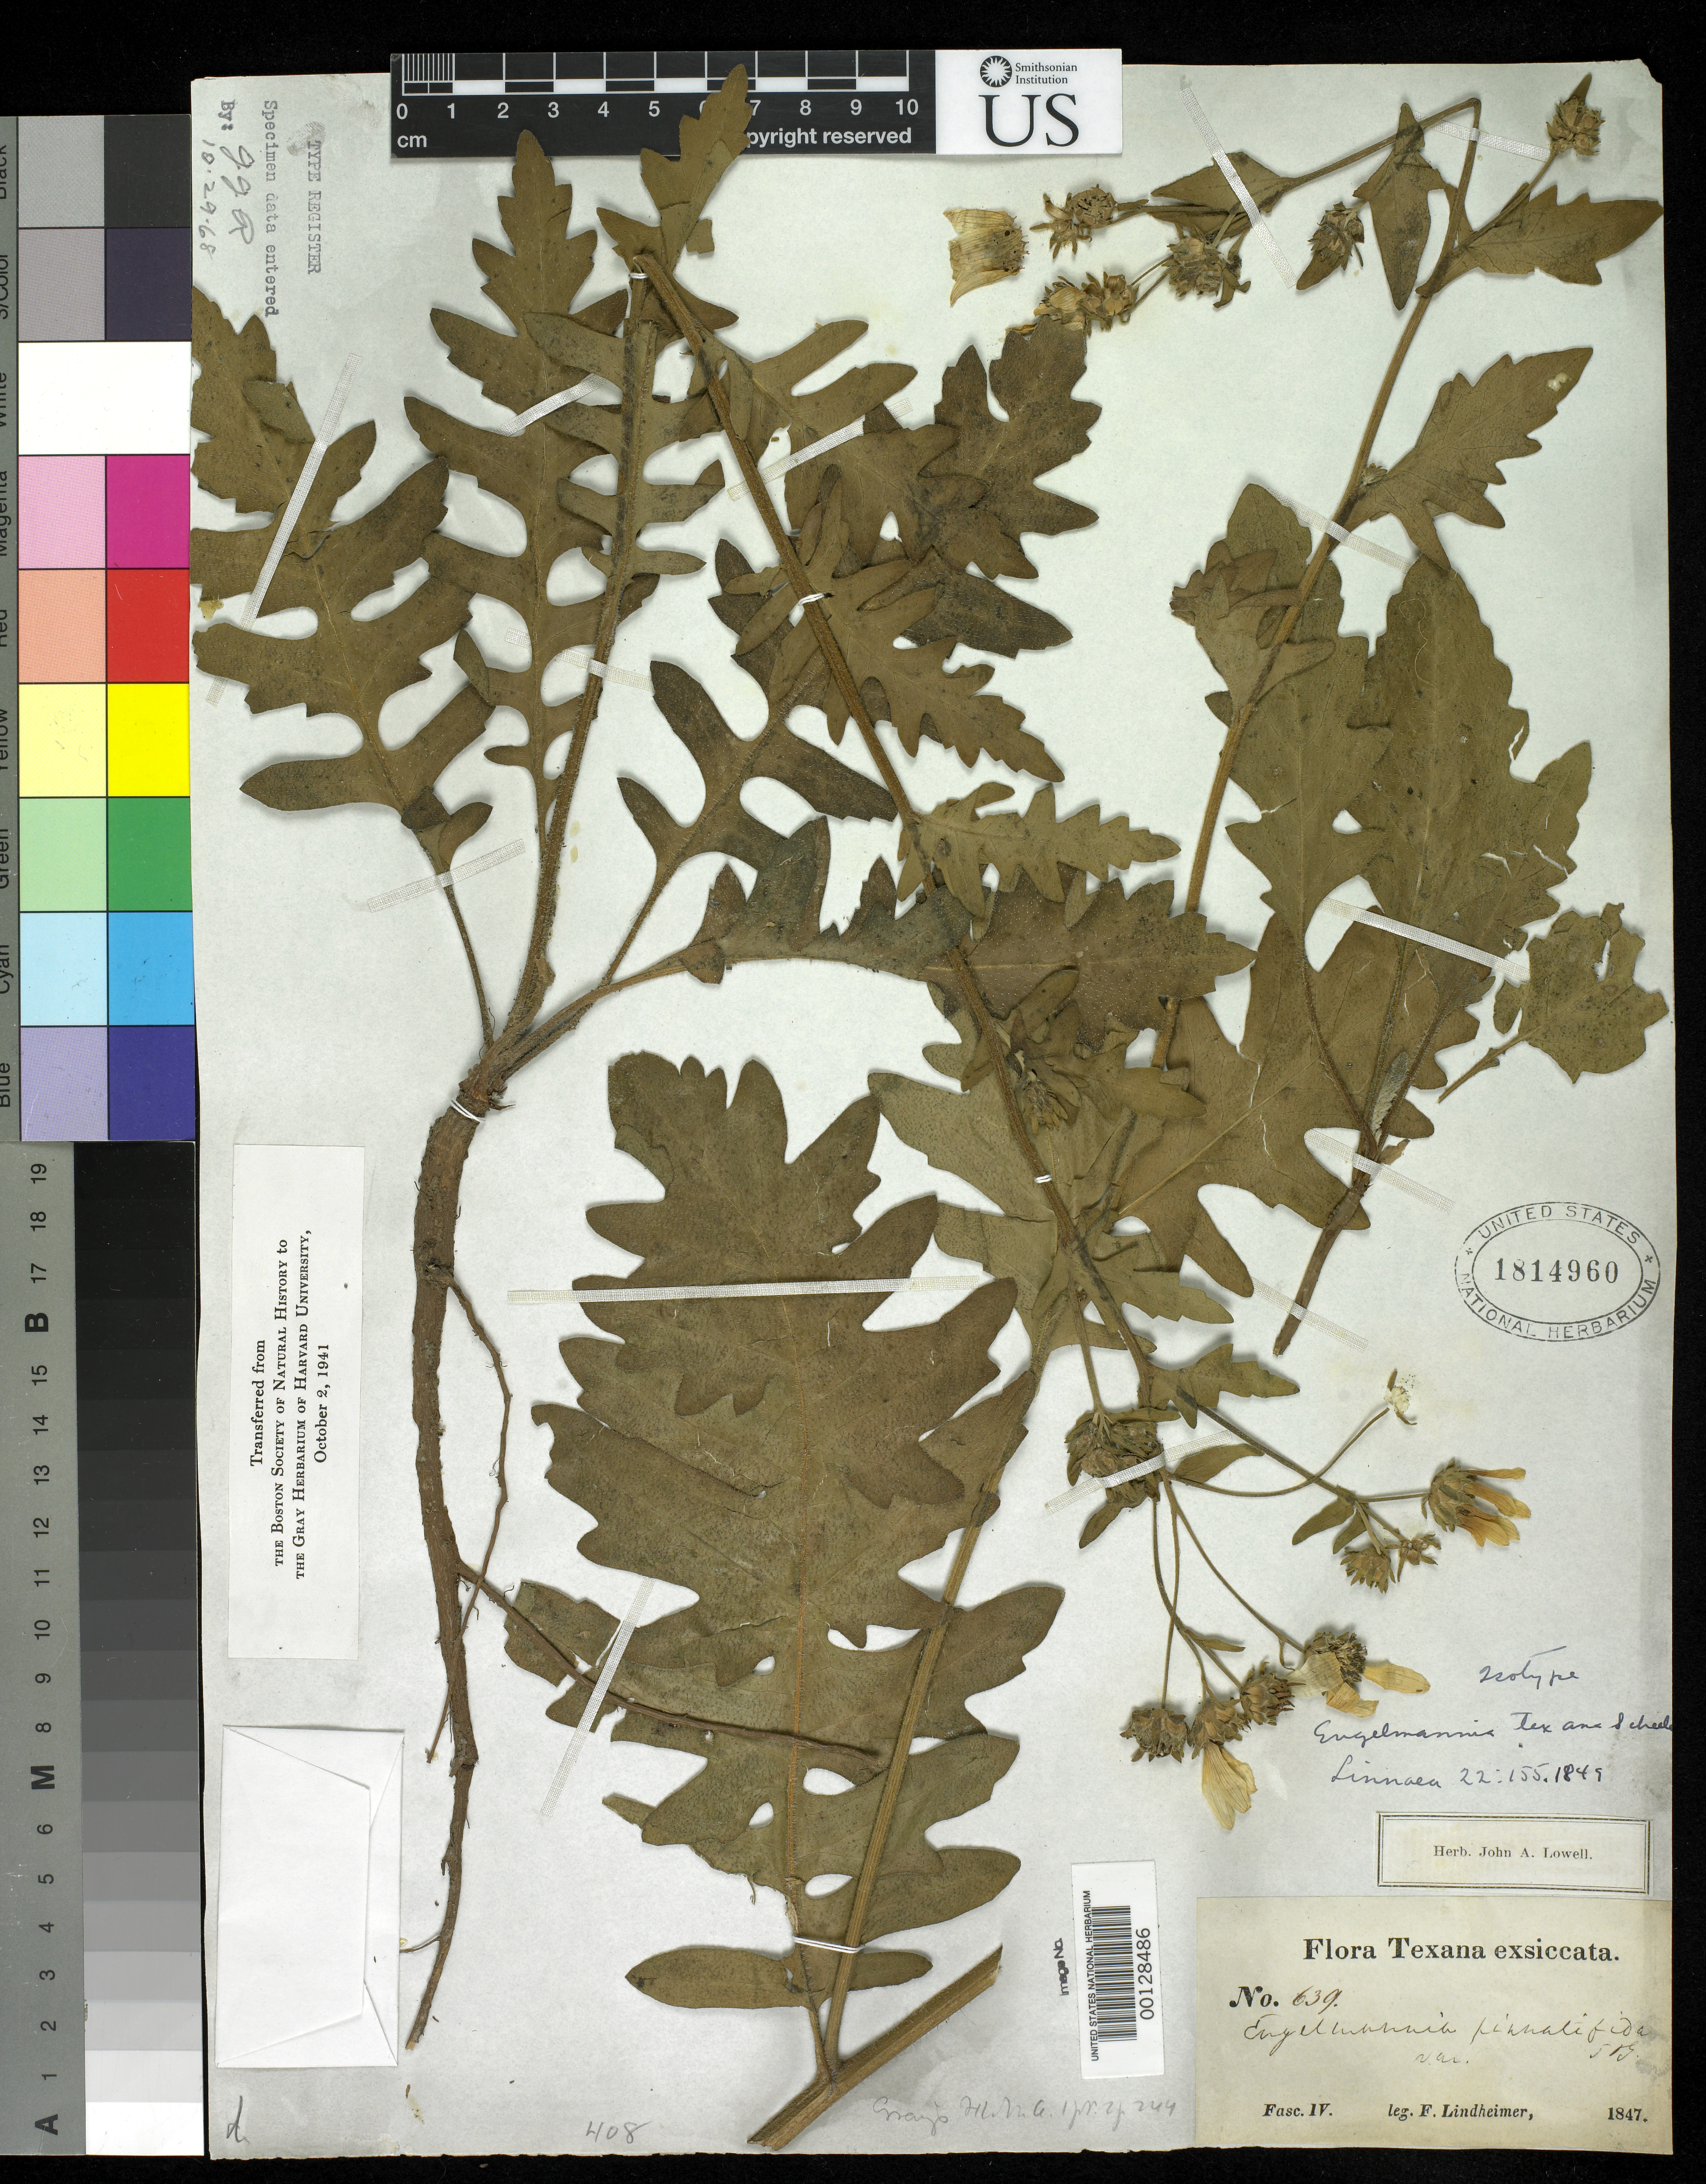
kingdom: Plantae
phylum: Tracheophyta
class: Magnoliopsida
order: Asterales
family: Asteraceae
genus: Engelmannia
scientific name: Engelmannia texana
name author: Scheele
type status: Isotype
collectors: F. J. Lindheimer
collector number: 4-639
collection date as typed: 1847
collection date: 1847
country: United States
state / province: Texas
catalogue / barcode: US 1814960